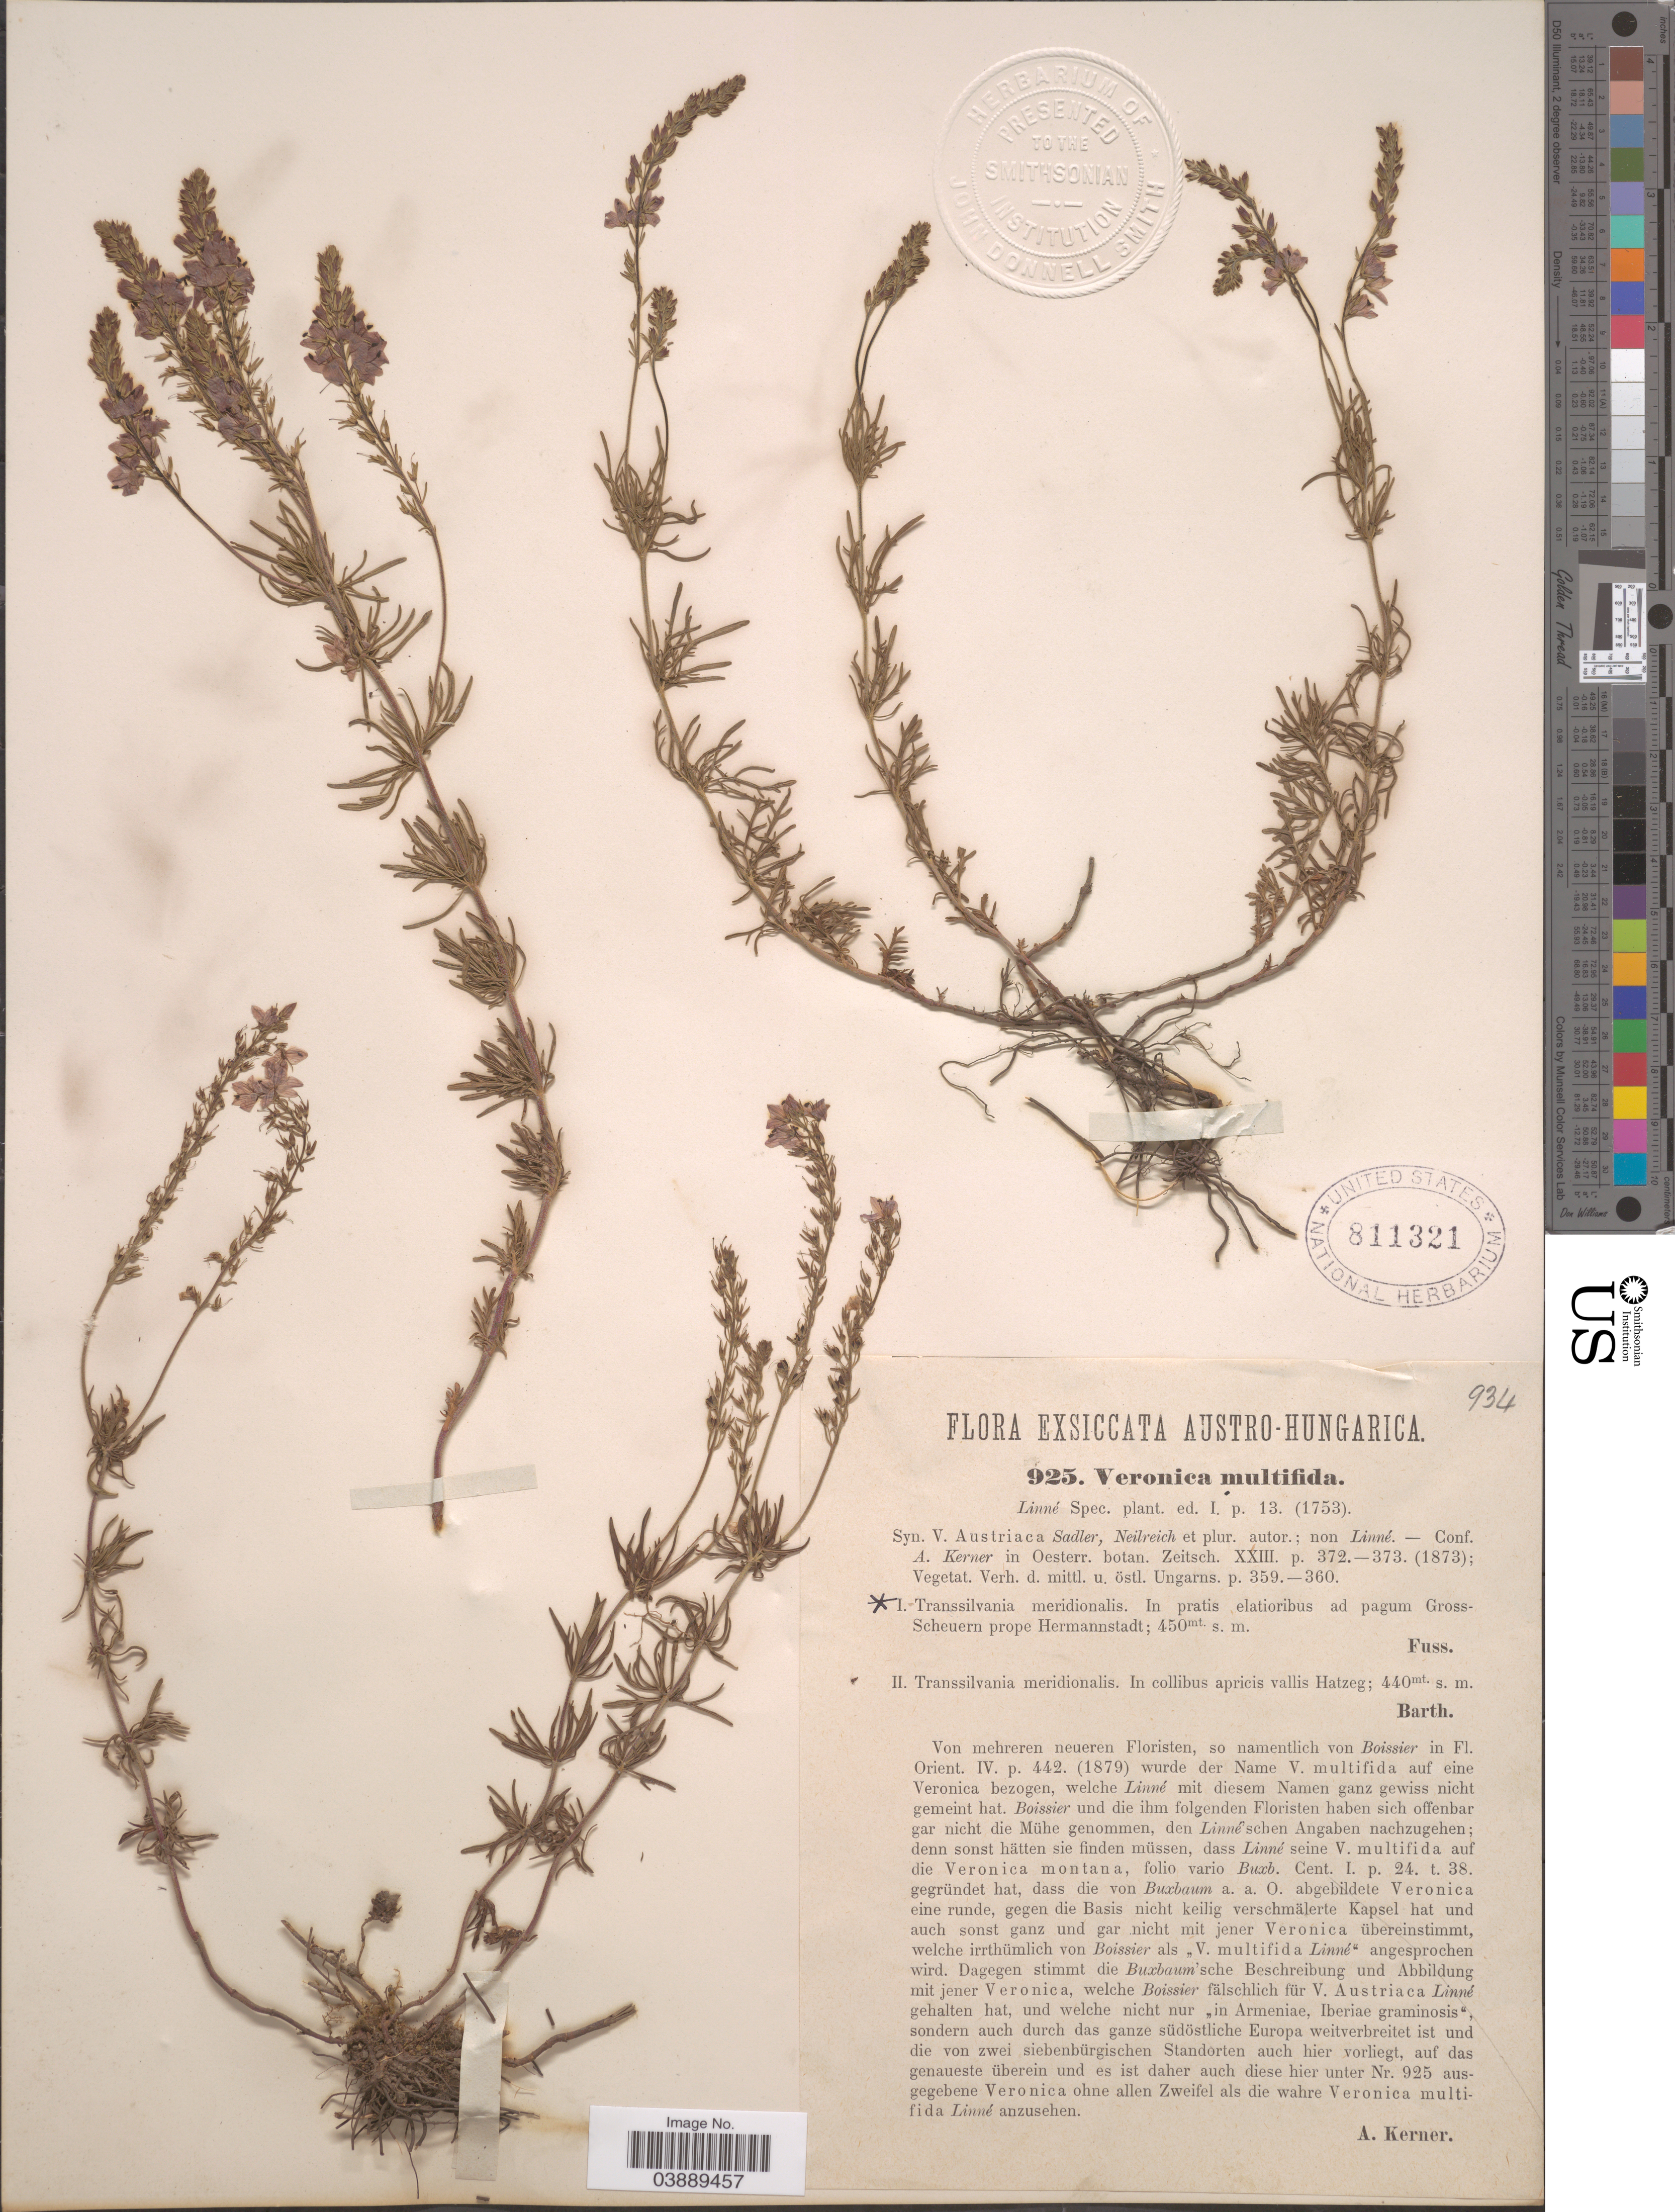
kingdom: Plantae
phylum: Tracheophyta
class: Magnoliopsida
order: Lamiales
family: Plantaginaceae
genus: Veronica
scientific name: Veronica multifida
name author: L.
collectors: Fuss.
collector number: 925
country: Romania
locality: Austro-Hungarica. Transsilvania meridionalis. In pratis elatioribus ad pagum Gross-Scheuern prope Hermannstadt.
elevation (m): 450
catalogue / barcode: US 811321